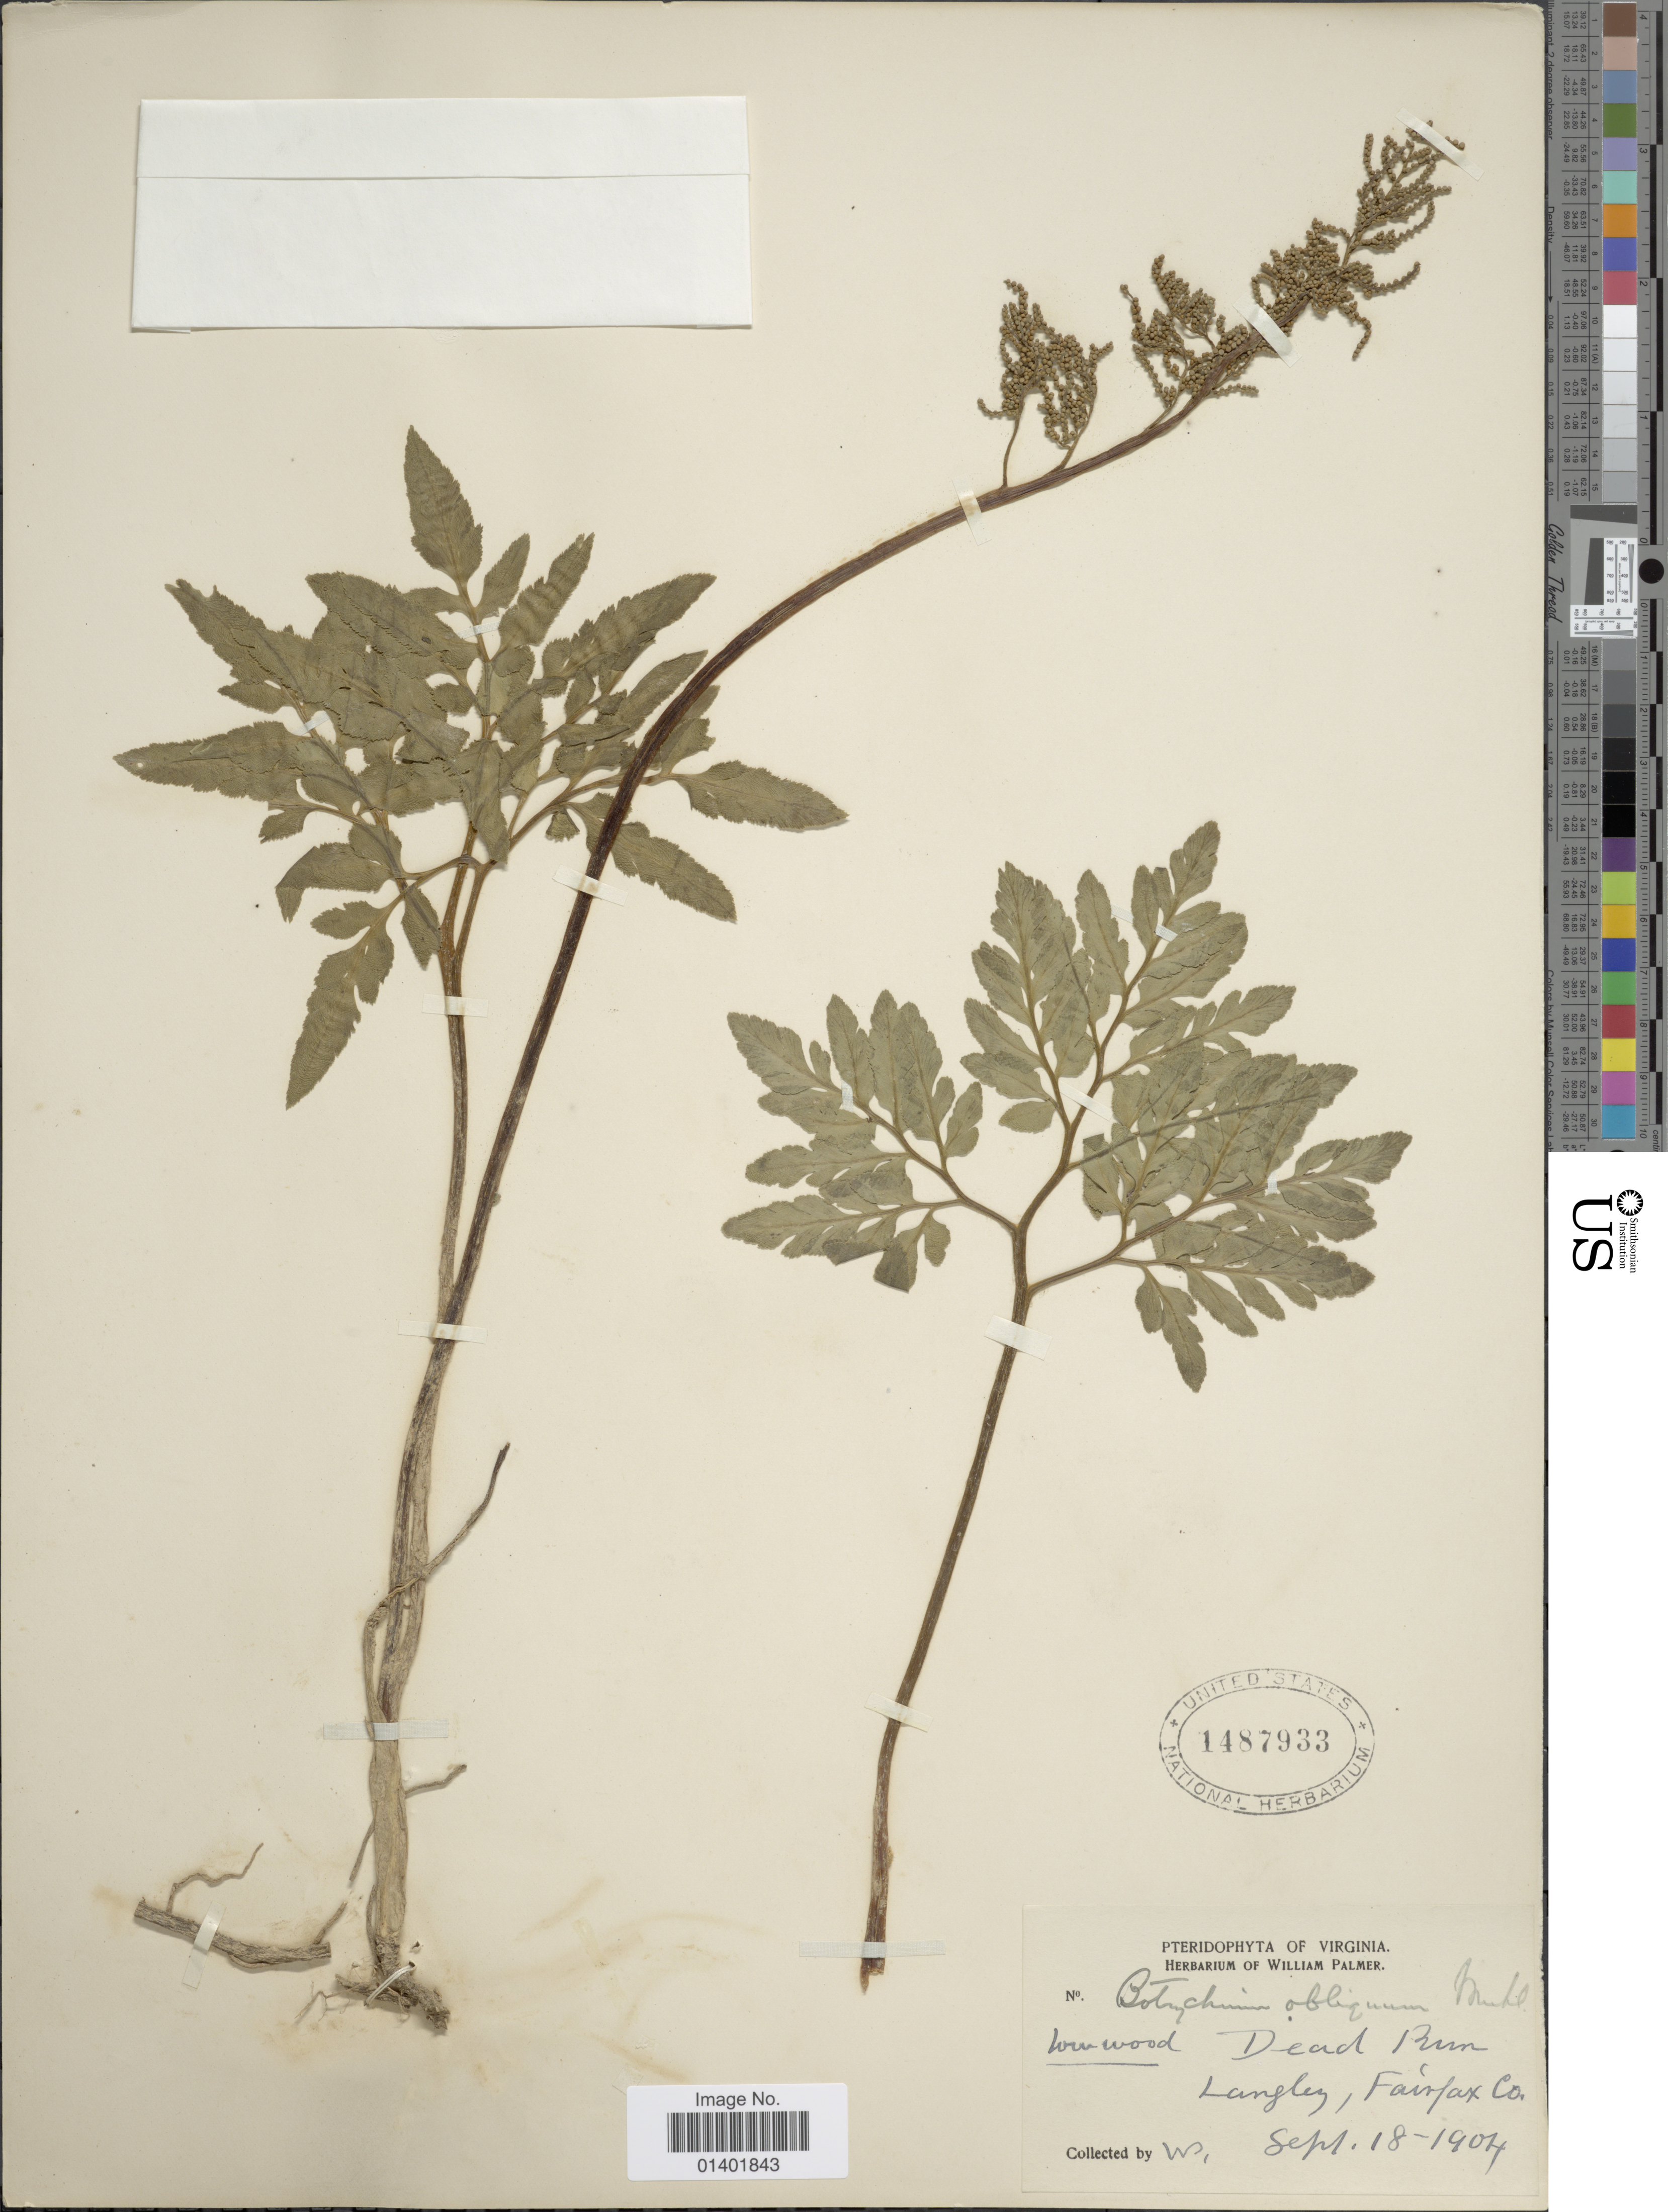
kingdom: Plantae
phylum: Tracheophyta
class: Polypodiopsida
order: Ophioglossales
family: Ophioglossaceae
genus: Botrychium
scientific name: Botrychium dissectum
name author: Spreng.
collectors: W. Palmer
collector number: s.n,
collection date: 1904-09-18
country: United States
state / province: Virginia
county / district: Fairfax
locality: Dead Run Langley Fairfax Co.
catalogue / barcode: US 1487933